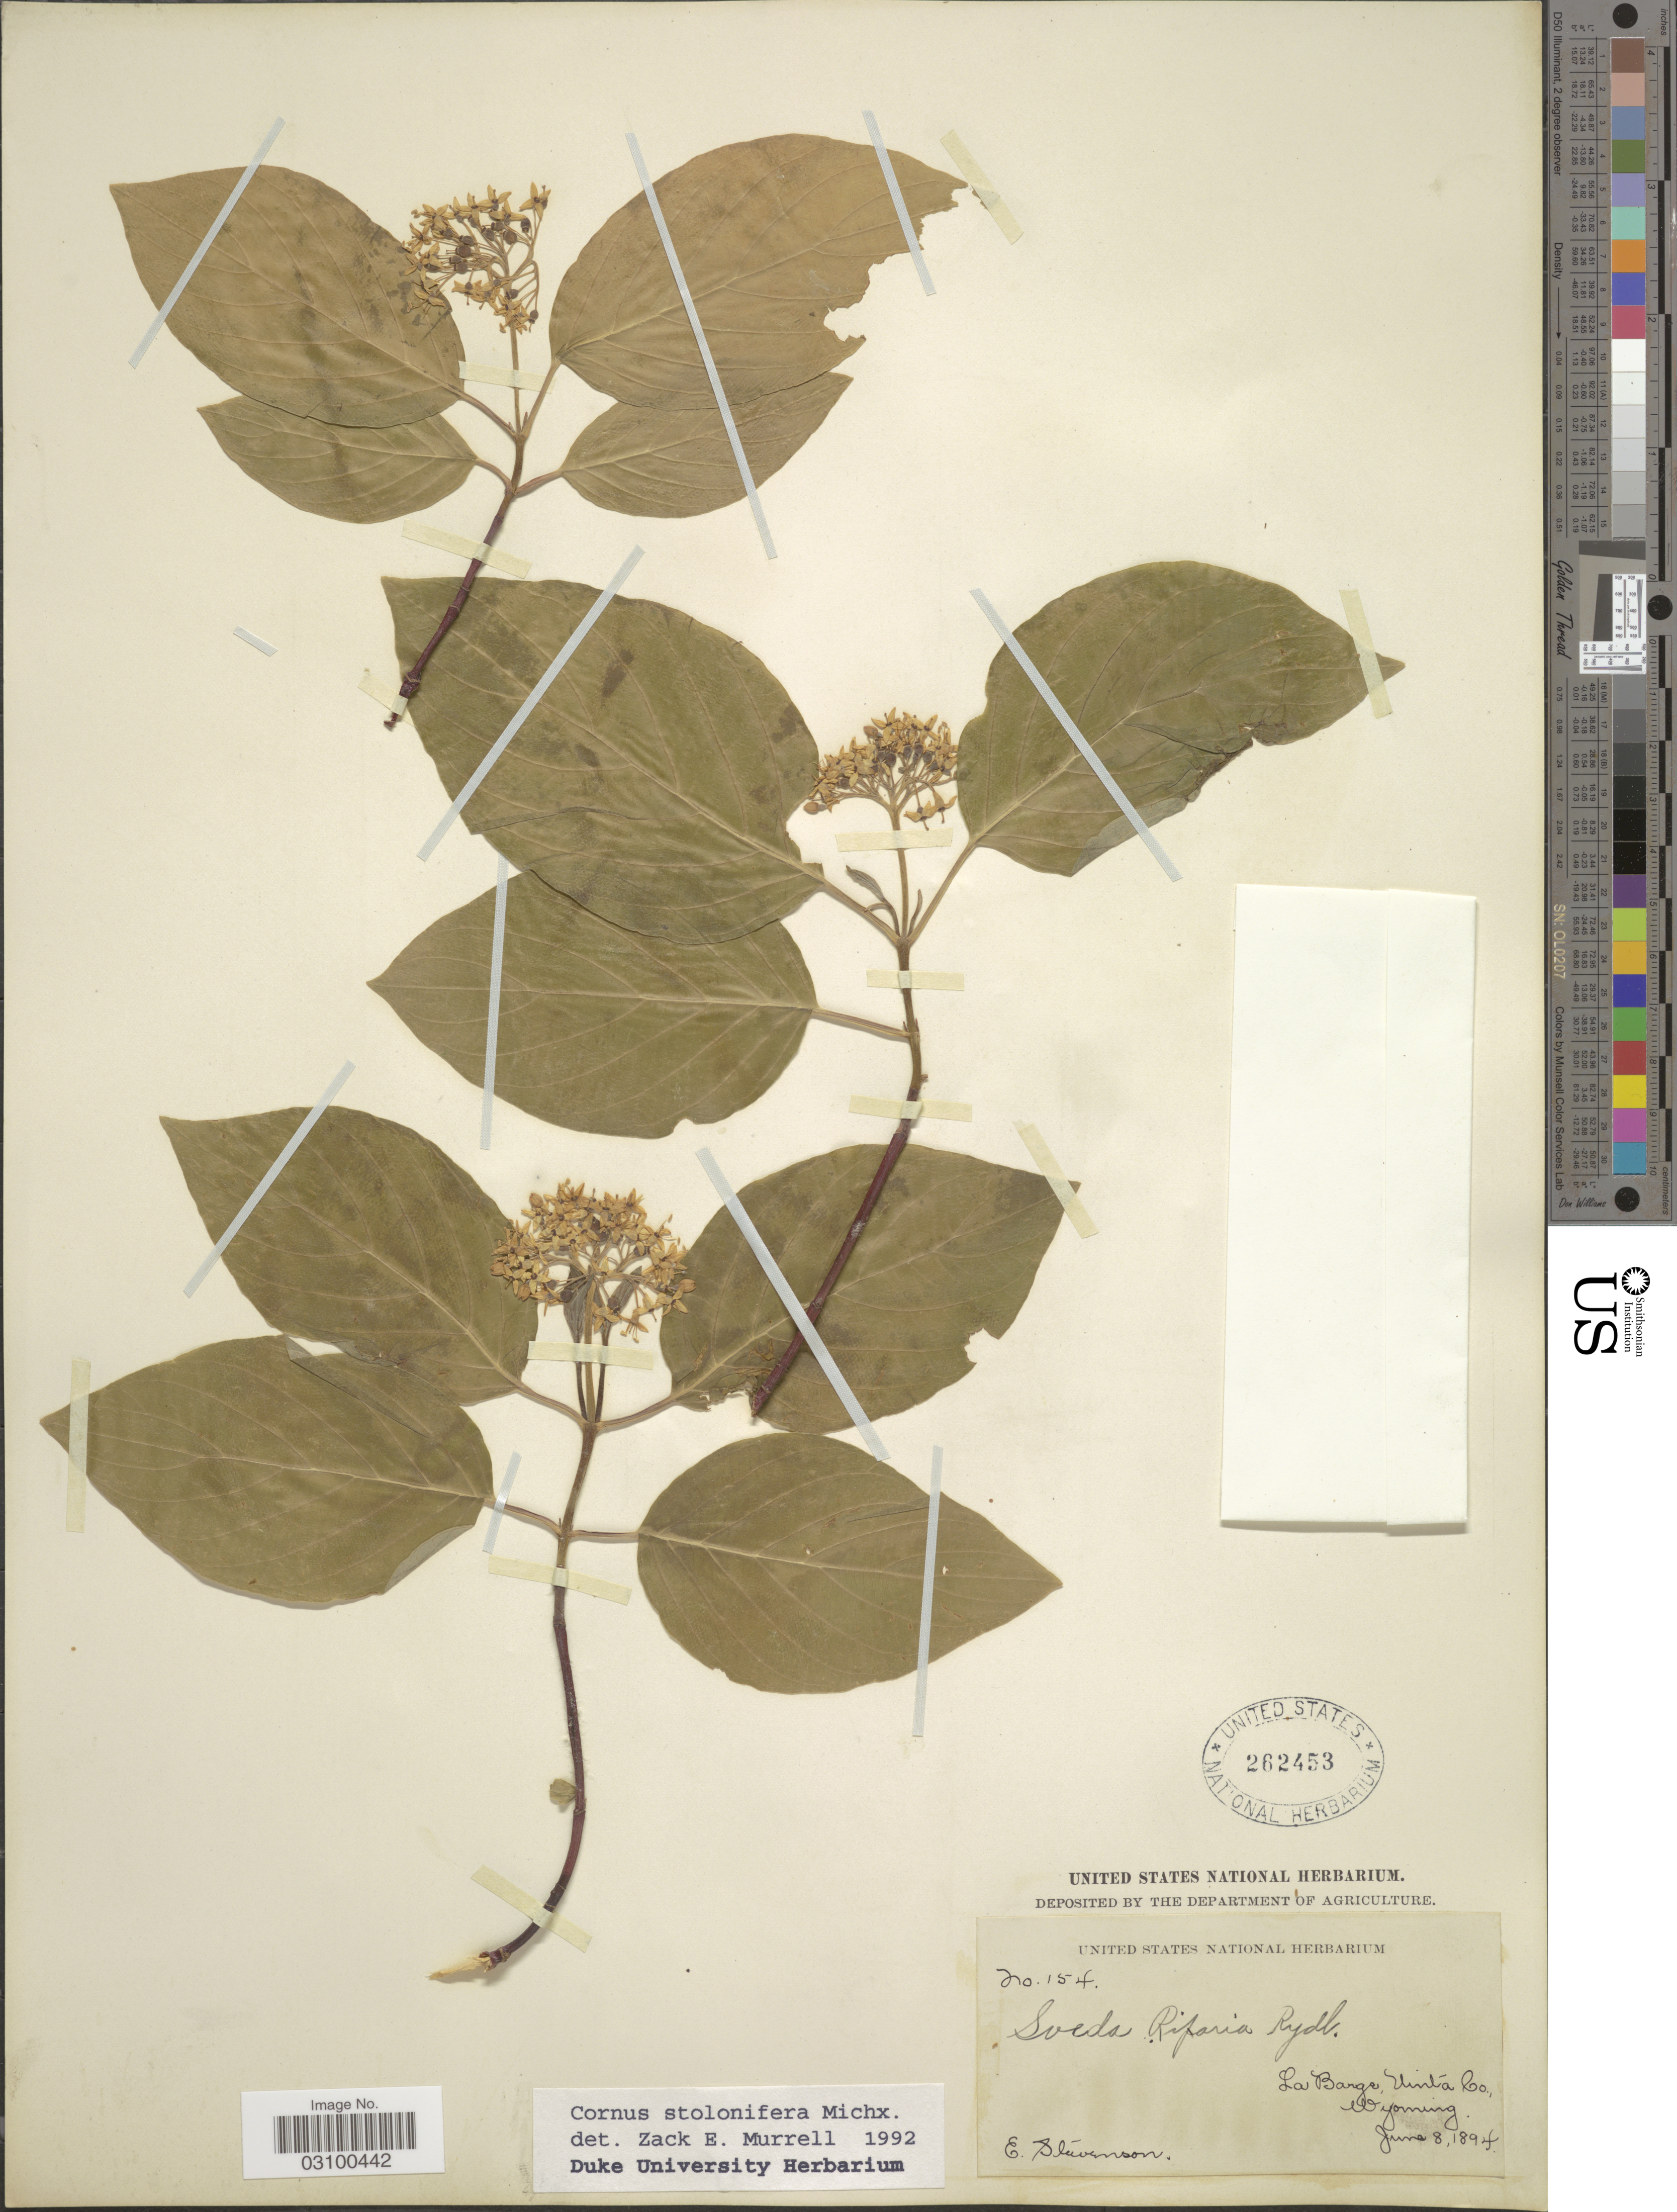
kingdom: Plantae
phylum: Tracheophyta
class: Magnoliopsida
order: Cornales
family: Cornaceae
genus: Cornus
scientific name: Cornus sericea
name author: L.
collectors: E. Stevenson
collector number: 154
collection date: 1894-06-08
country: United States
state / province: Wyoming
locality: La Barge, Uinta Co.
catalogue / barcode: US 262453